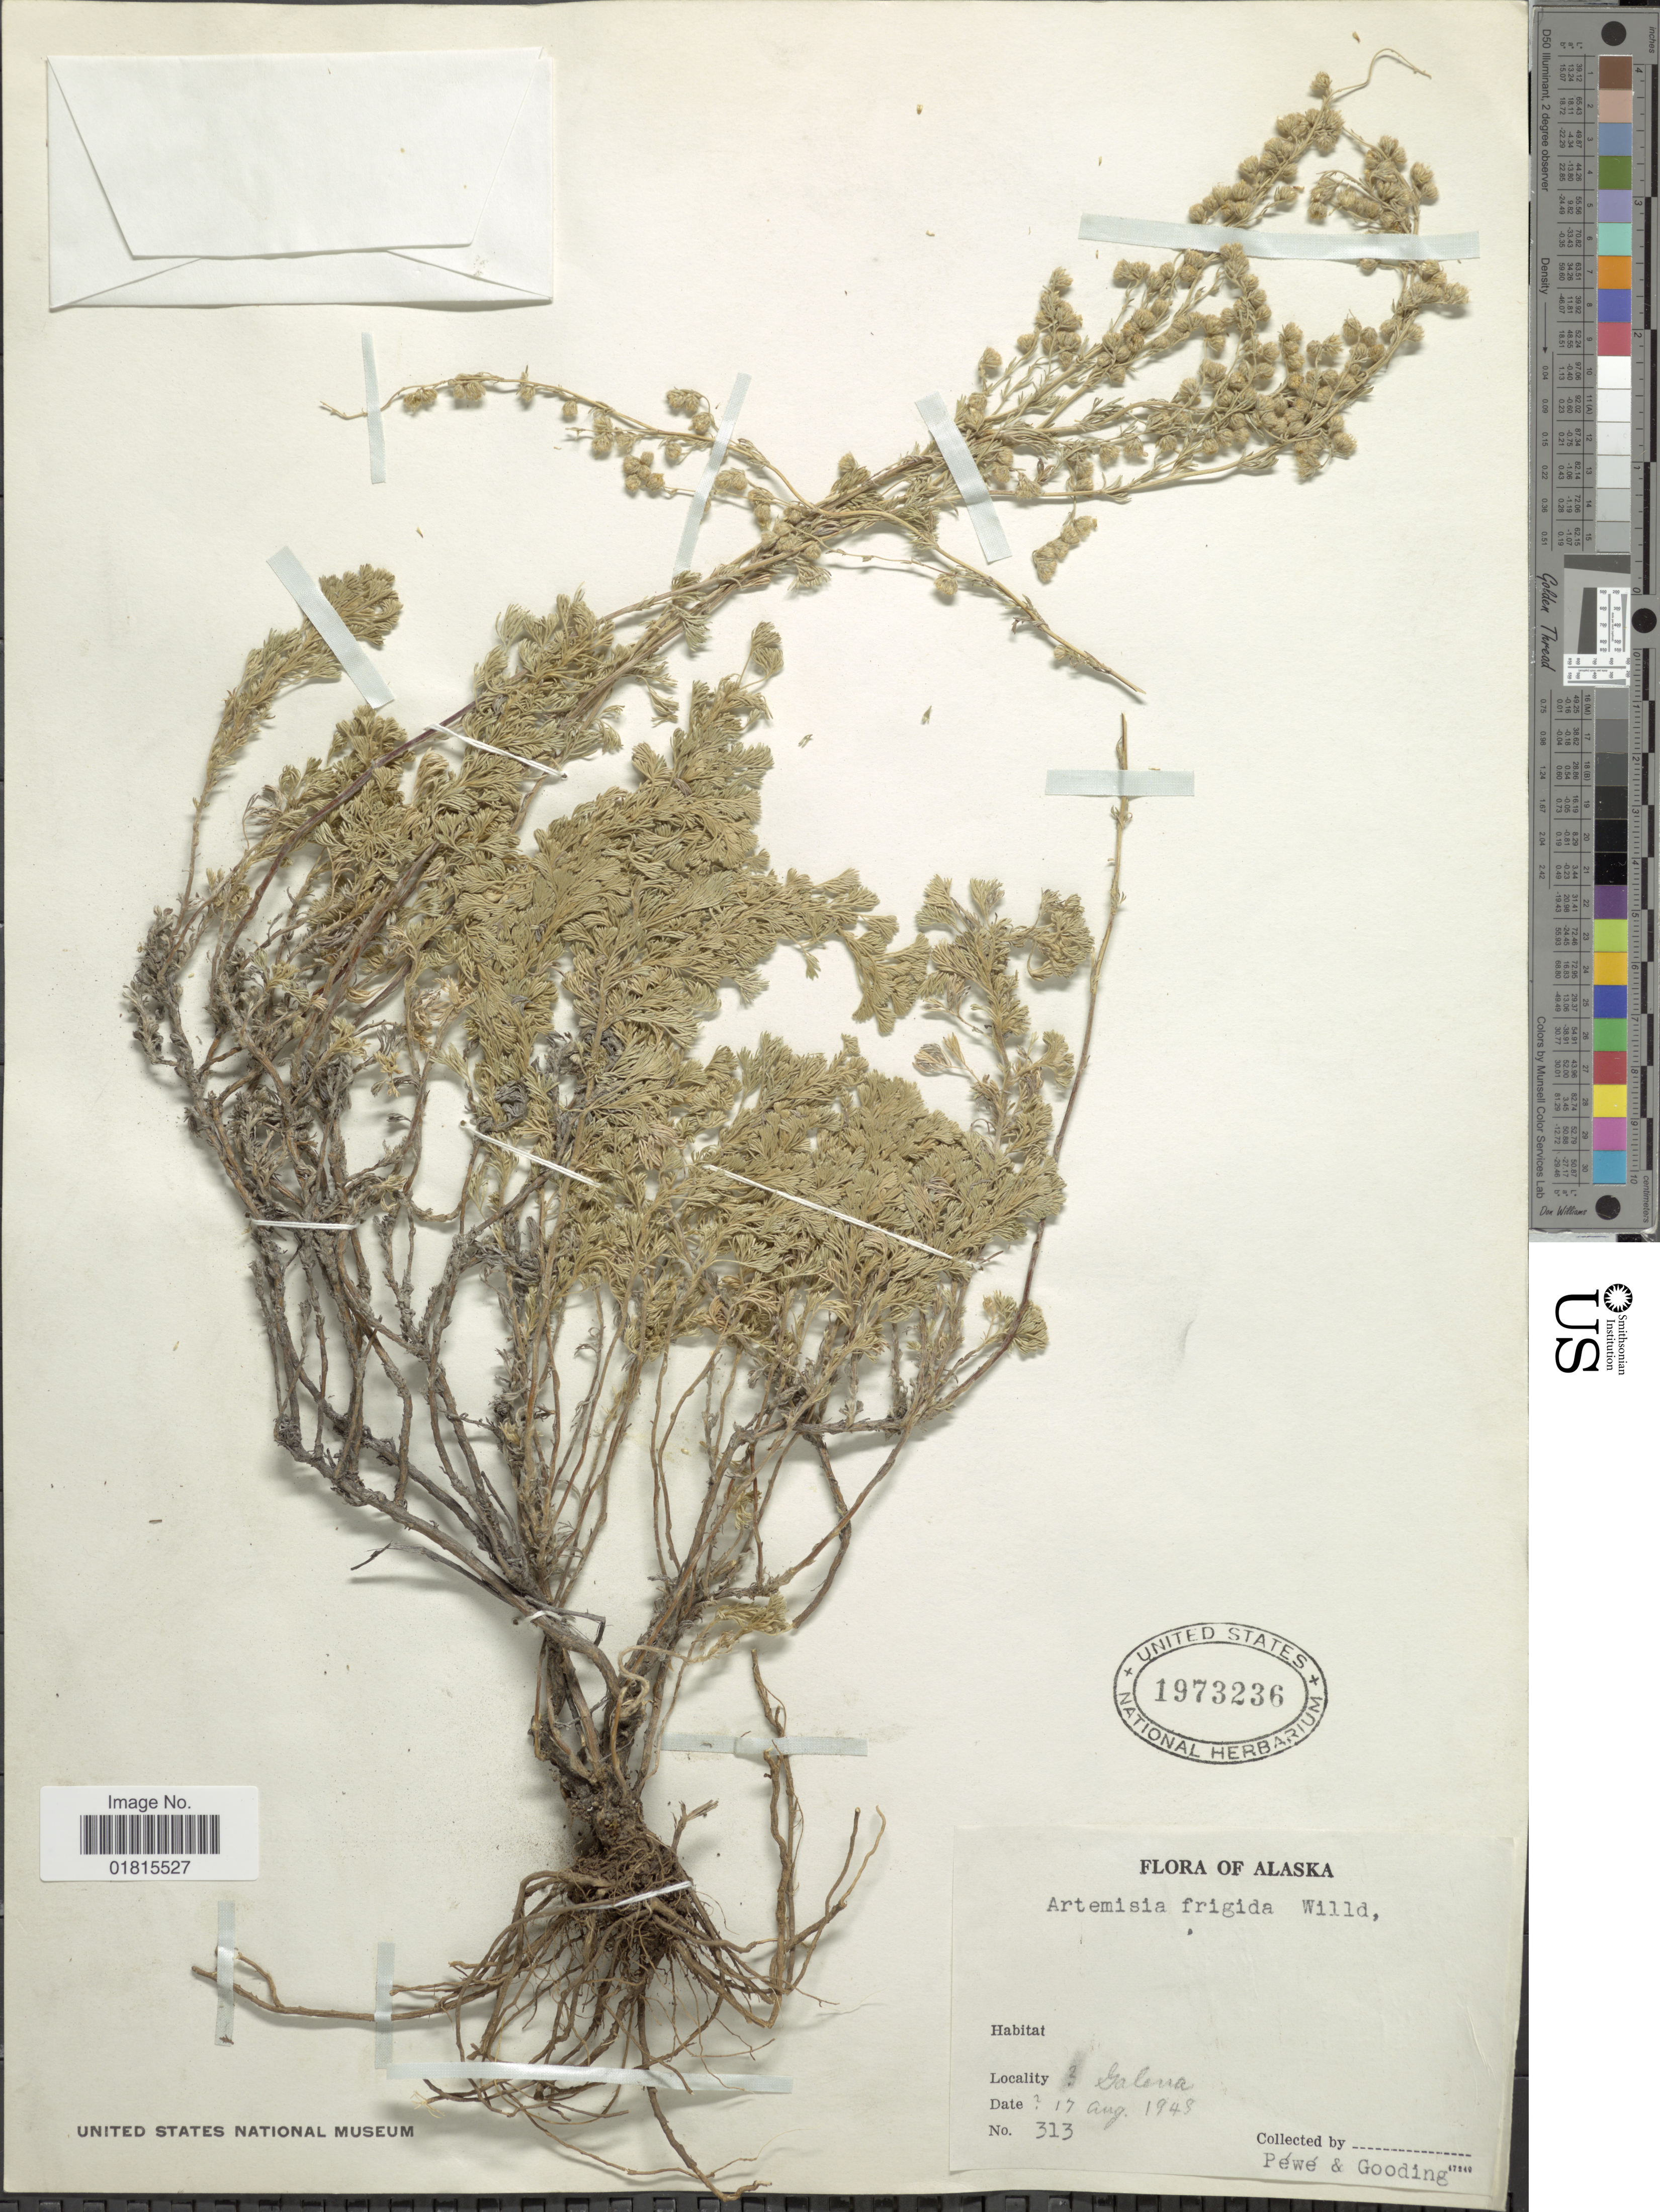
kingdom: Plantae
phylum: Tracheophyta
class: Magnoliopsida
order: Asterales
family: Asteraceae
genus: Artemisia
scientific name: Artemisia frigida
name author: Willd.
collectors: T. Péwé & Gooding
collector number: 313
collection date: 1948-08-17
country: United States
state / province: Alaska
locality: Galena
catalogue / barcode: US 1973236